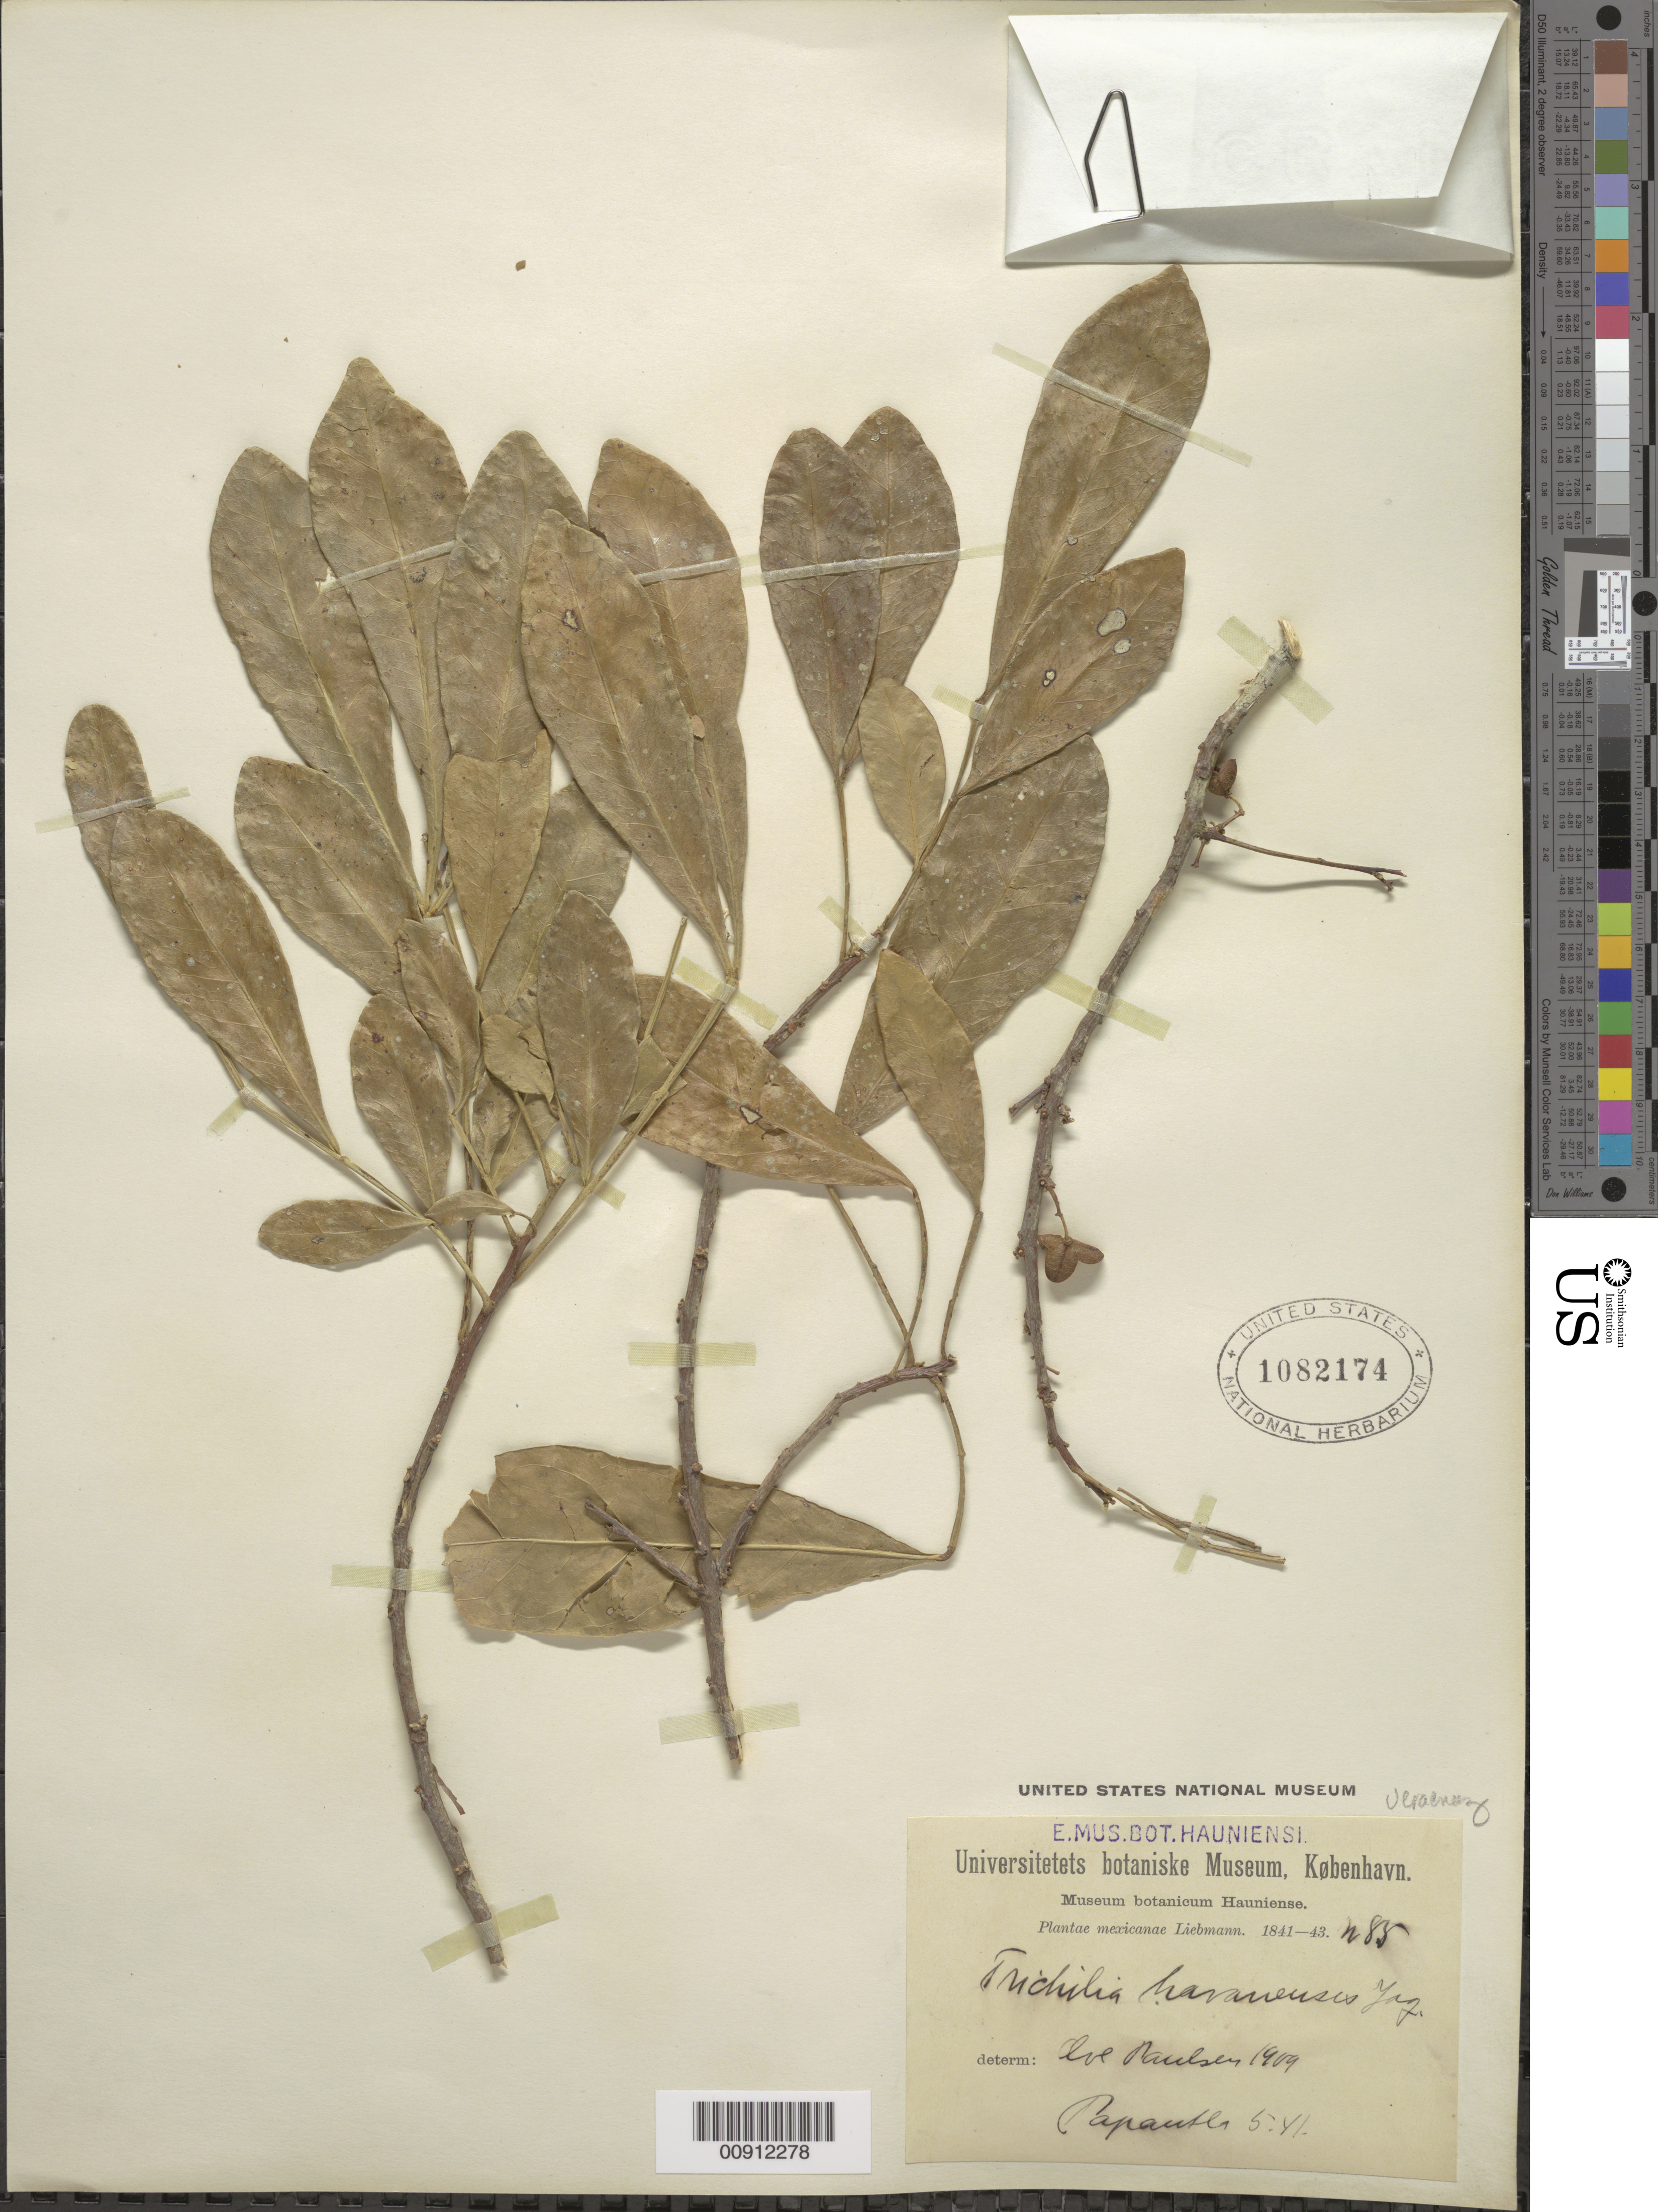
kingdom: Plantae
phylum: Tracheophyta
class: Magnoliopsida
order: Sapindales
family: Meliaceae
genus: Trichilia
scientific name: Trichilia havanensis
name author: Jacq.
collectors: F. M. Liebmann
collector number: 85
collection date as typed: May 1841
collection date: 1841-05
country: Mexico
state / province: Veracruz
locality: Papantla, Veracruz.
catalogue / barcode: US 1082174